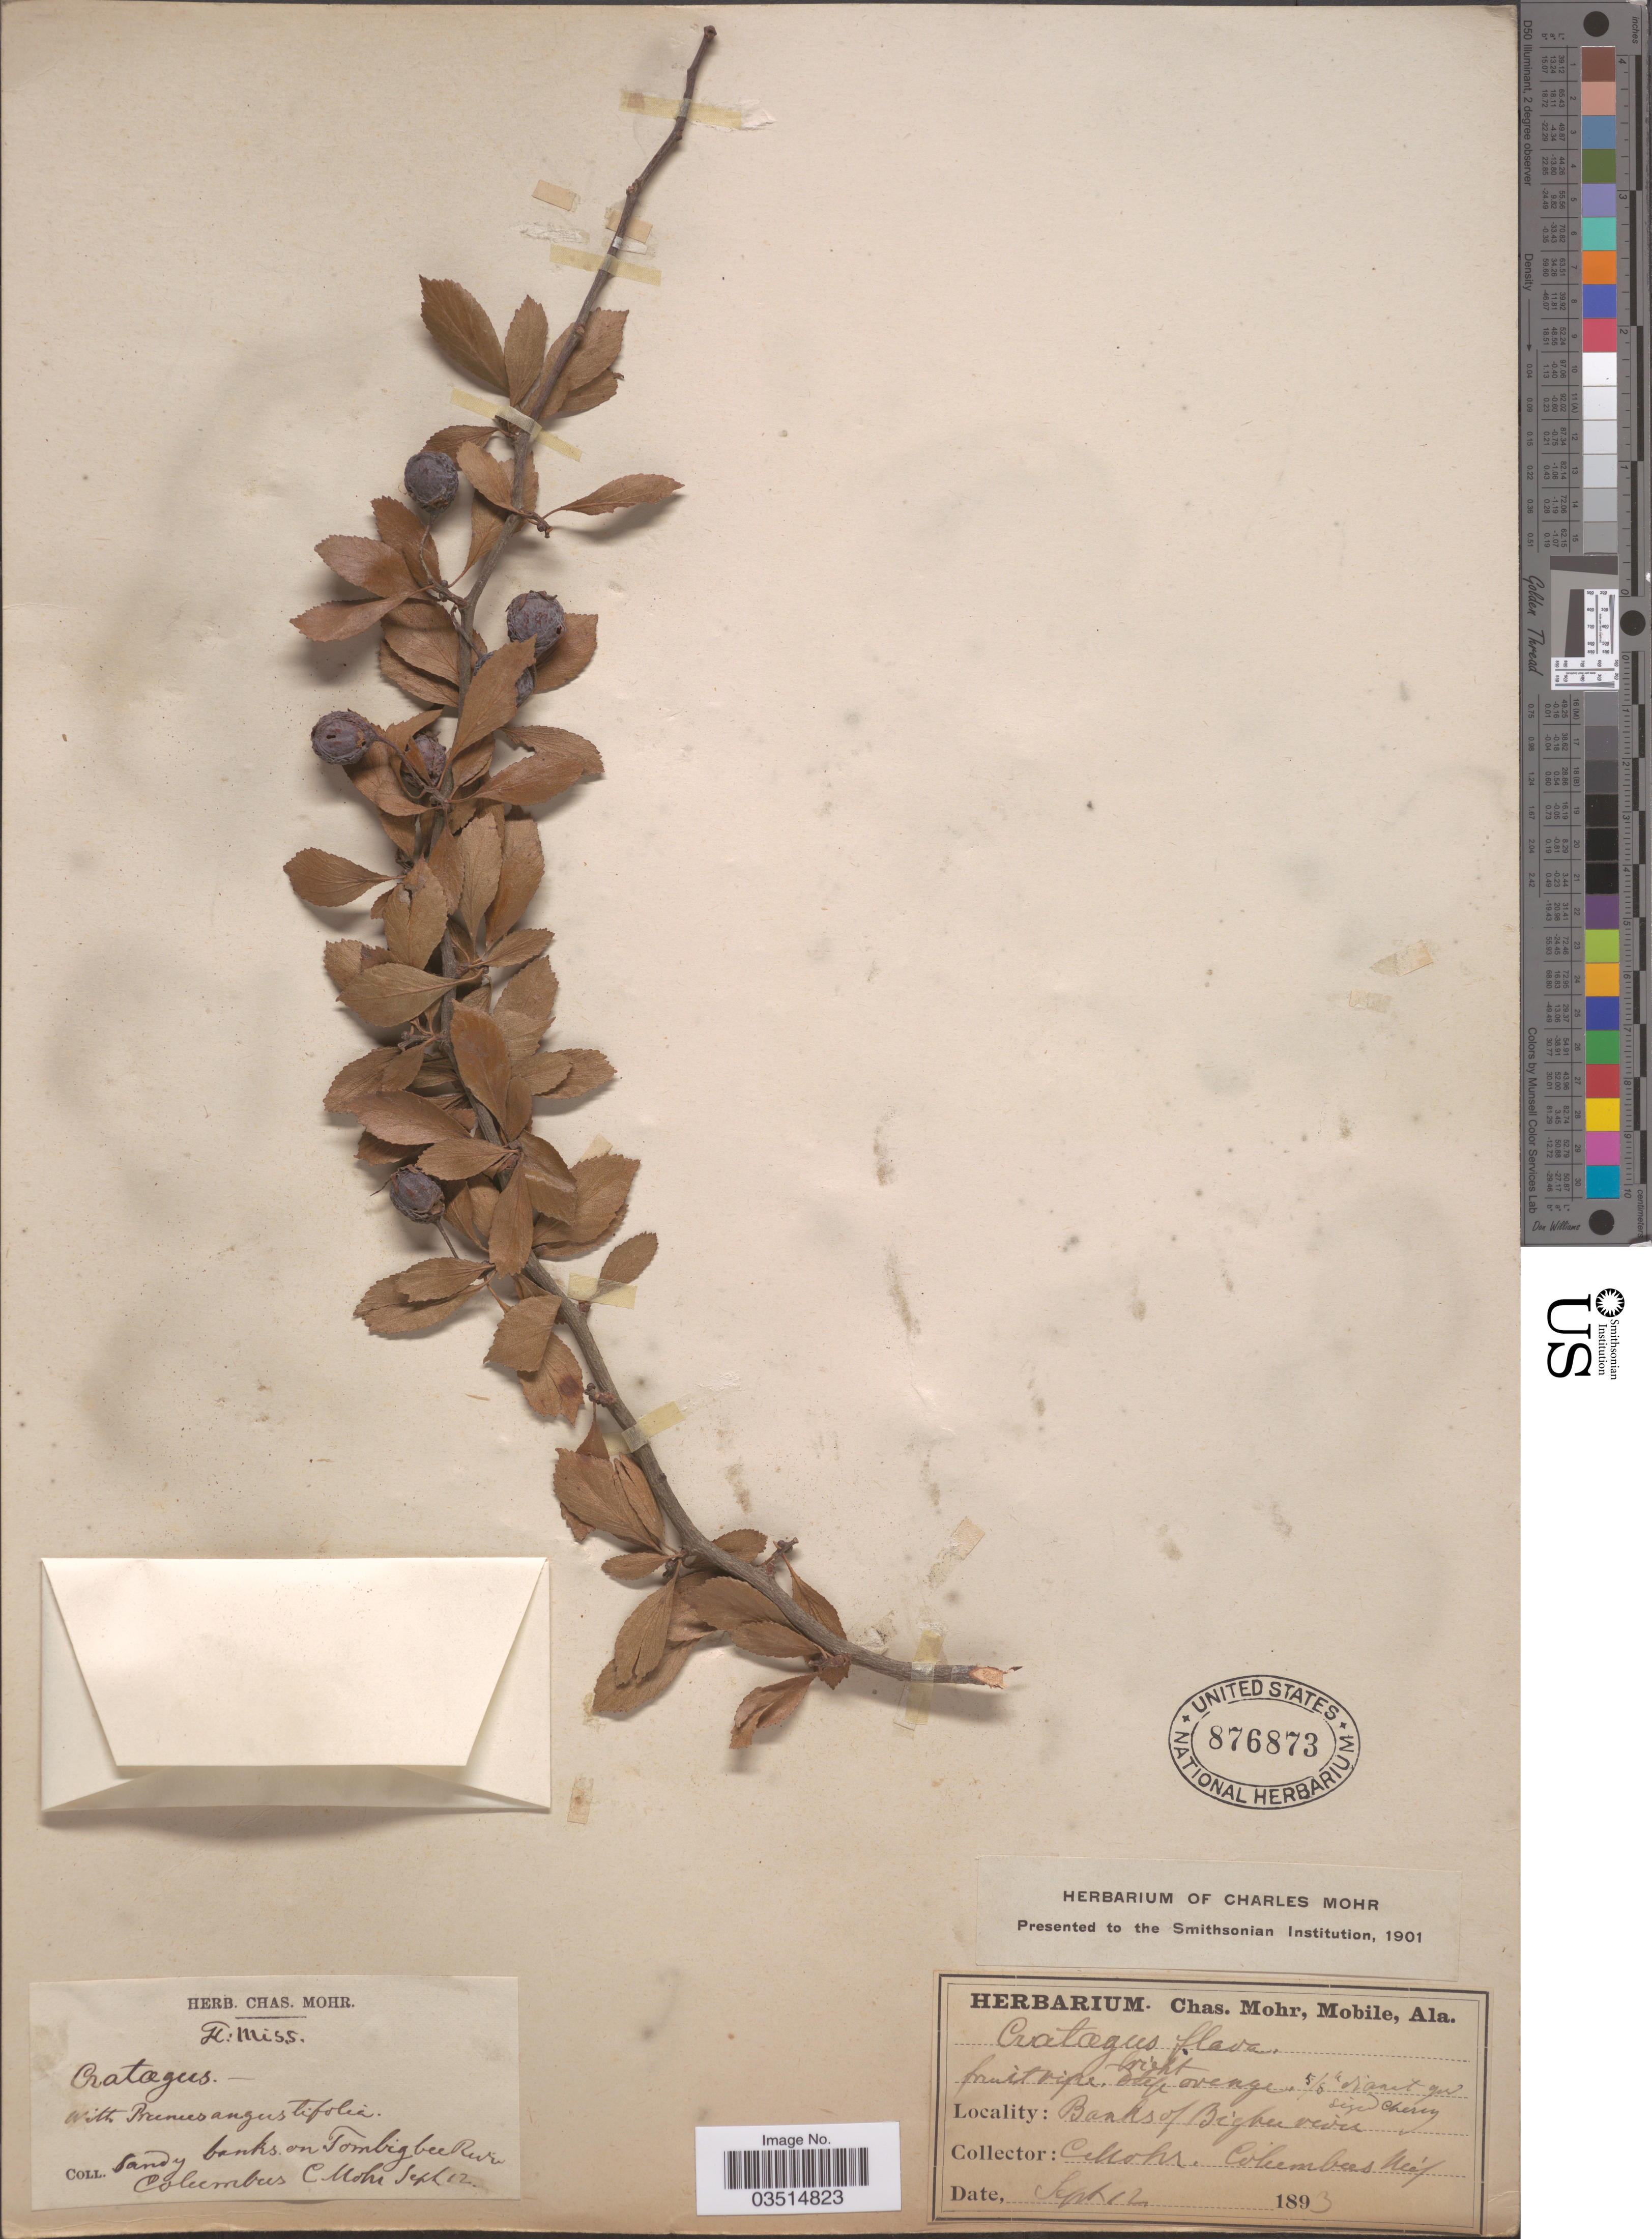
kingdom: Plantae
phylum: Tracheophyta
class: Magnoliopsida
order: Rosales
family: Rosaceae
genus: Crataegus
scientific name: Crataegus flava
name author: Aiton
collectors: C. Mohr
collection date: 1893-09-12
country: United States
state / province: Mississippi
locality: Banks of Bigbee river. Banks on Tombigbee River. Columbus.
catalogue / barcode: US 876873